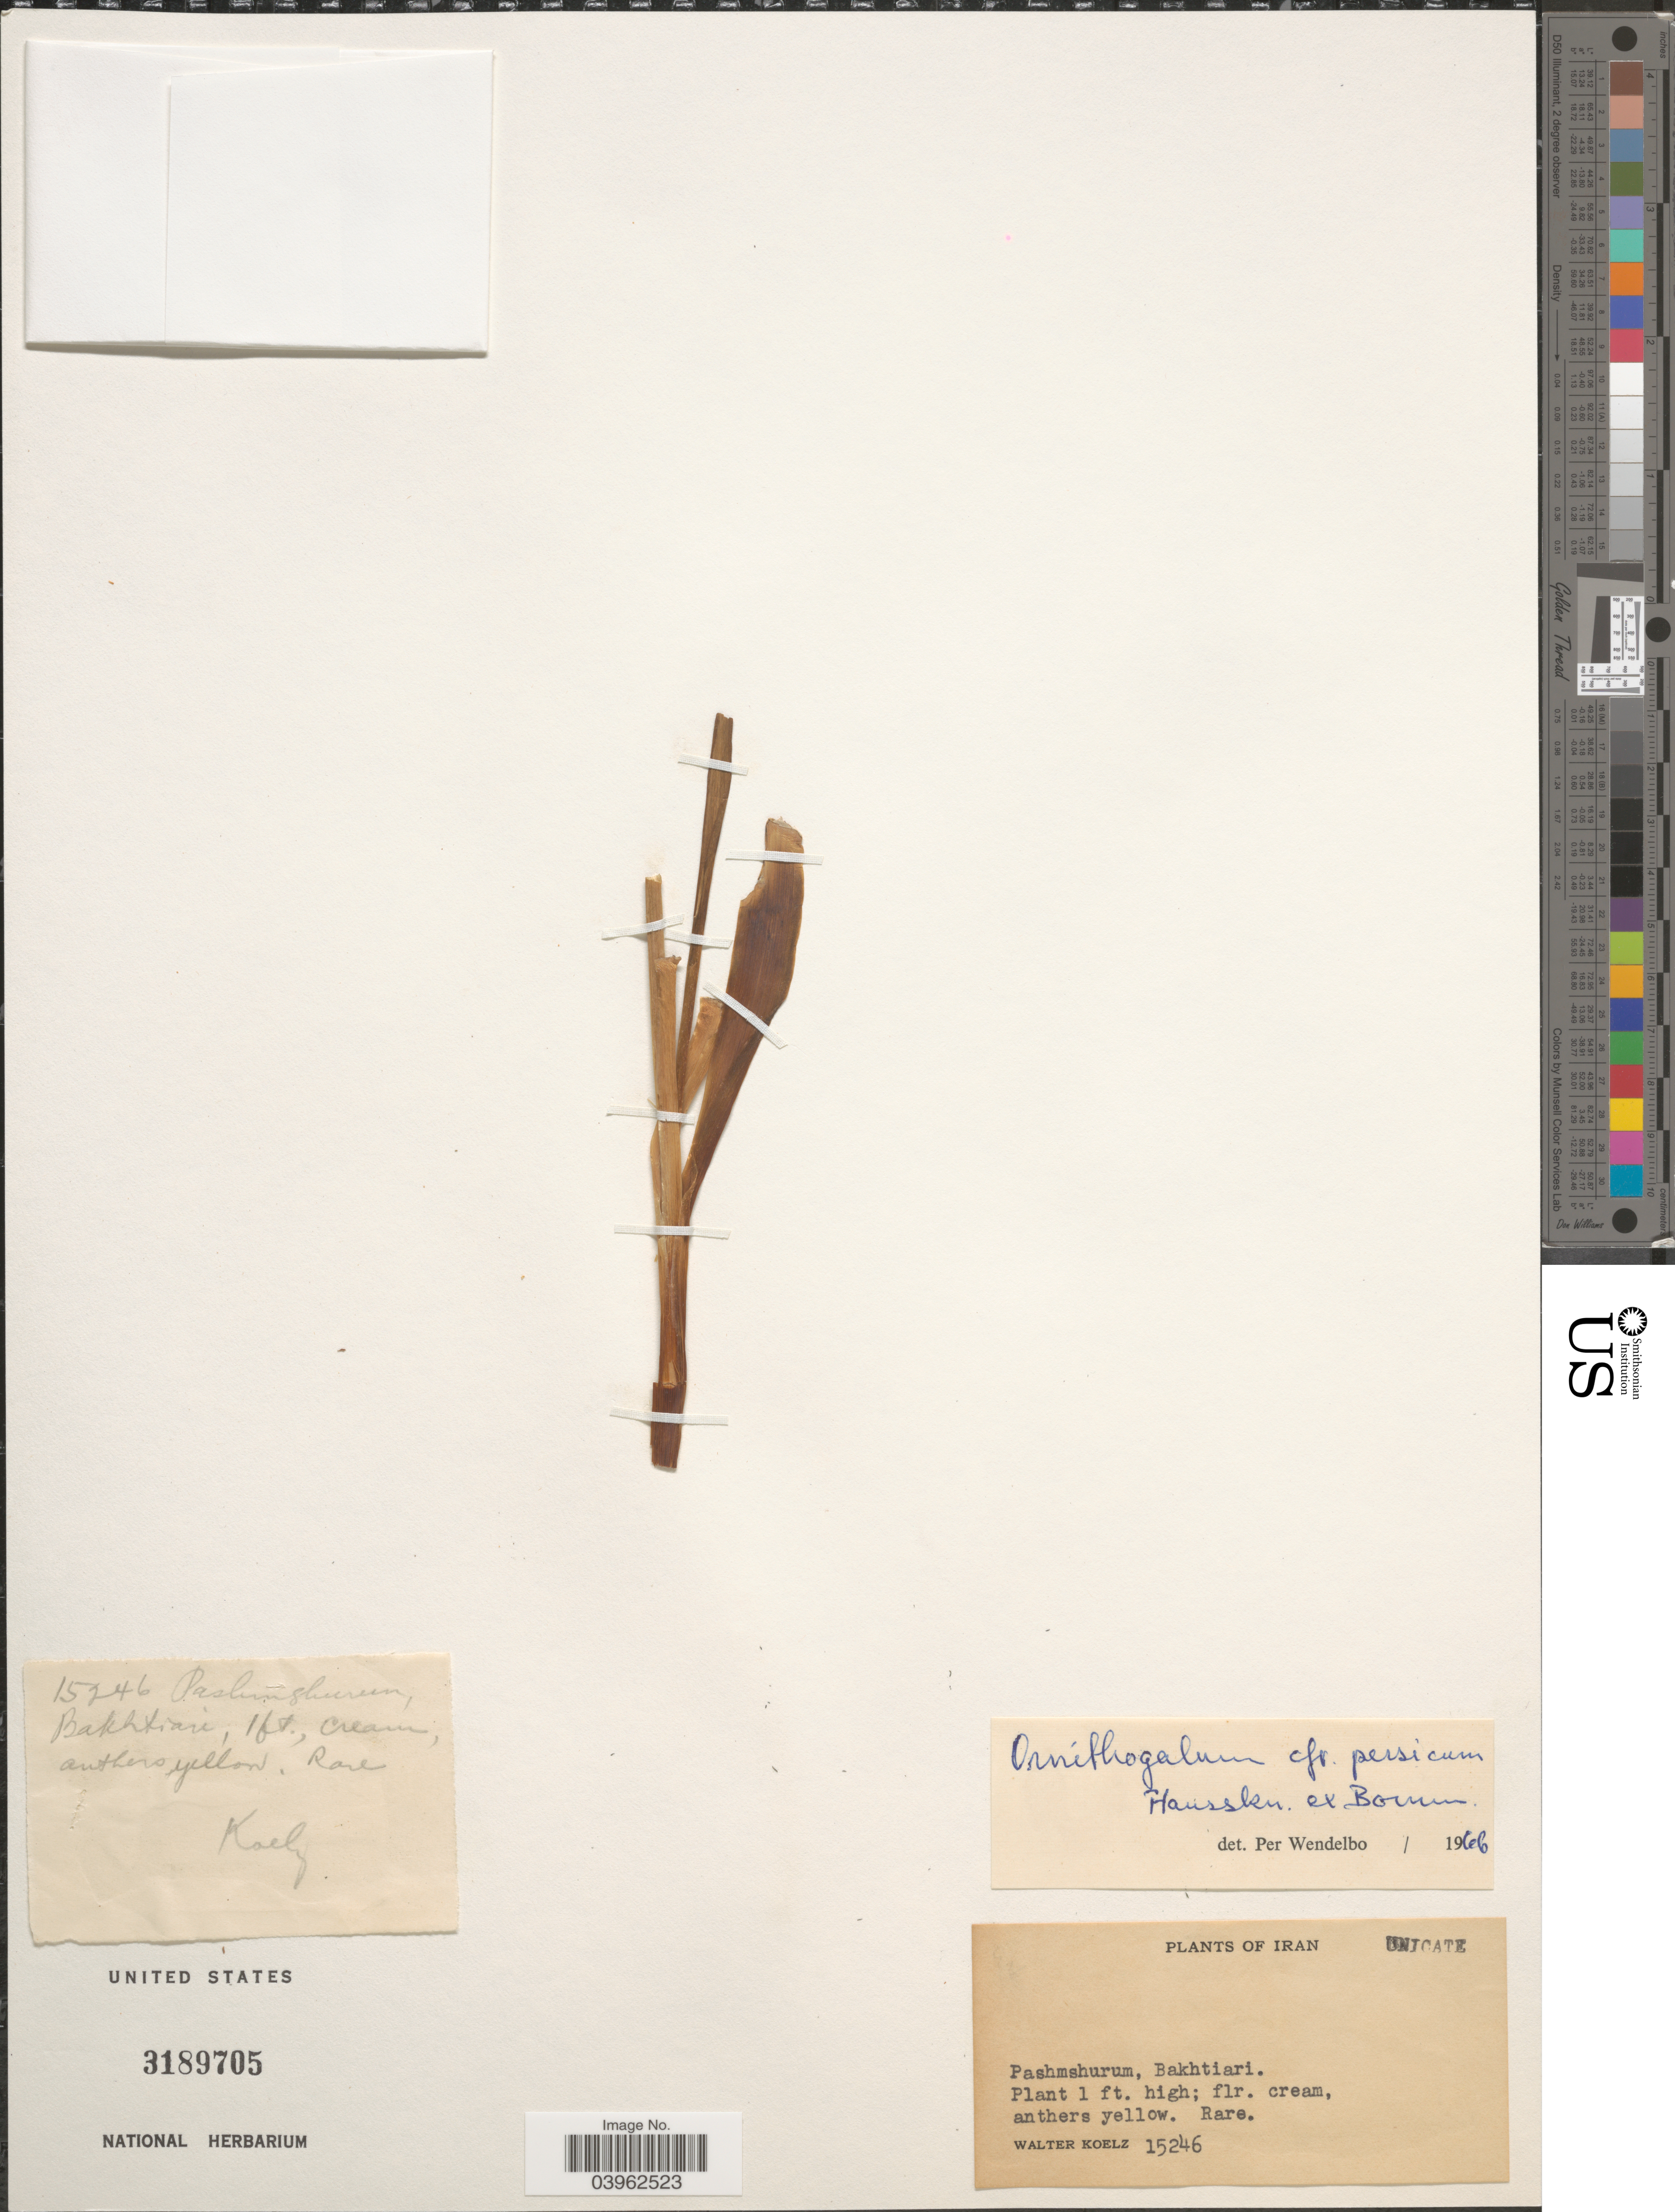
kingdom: Plantae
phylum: Tracheophyta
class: Liliopsida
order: Asparagales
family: Asparagaceae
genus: Ornithogalum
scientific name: Ornithogalum persicum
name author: Hausskn. ex Bornm.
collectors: W. N. Koelz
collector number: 15246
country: Iran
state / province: Chahar Mahaal and Bakhtiari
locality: Pashmshurum, Bakhtiari.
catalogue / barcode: US 3189705